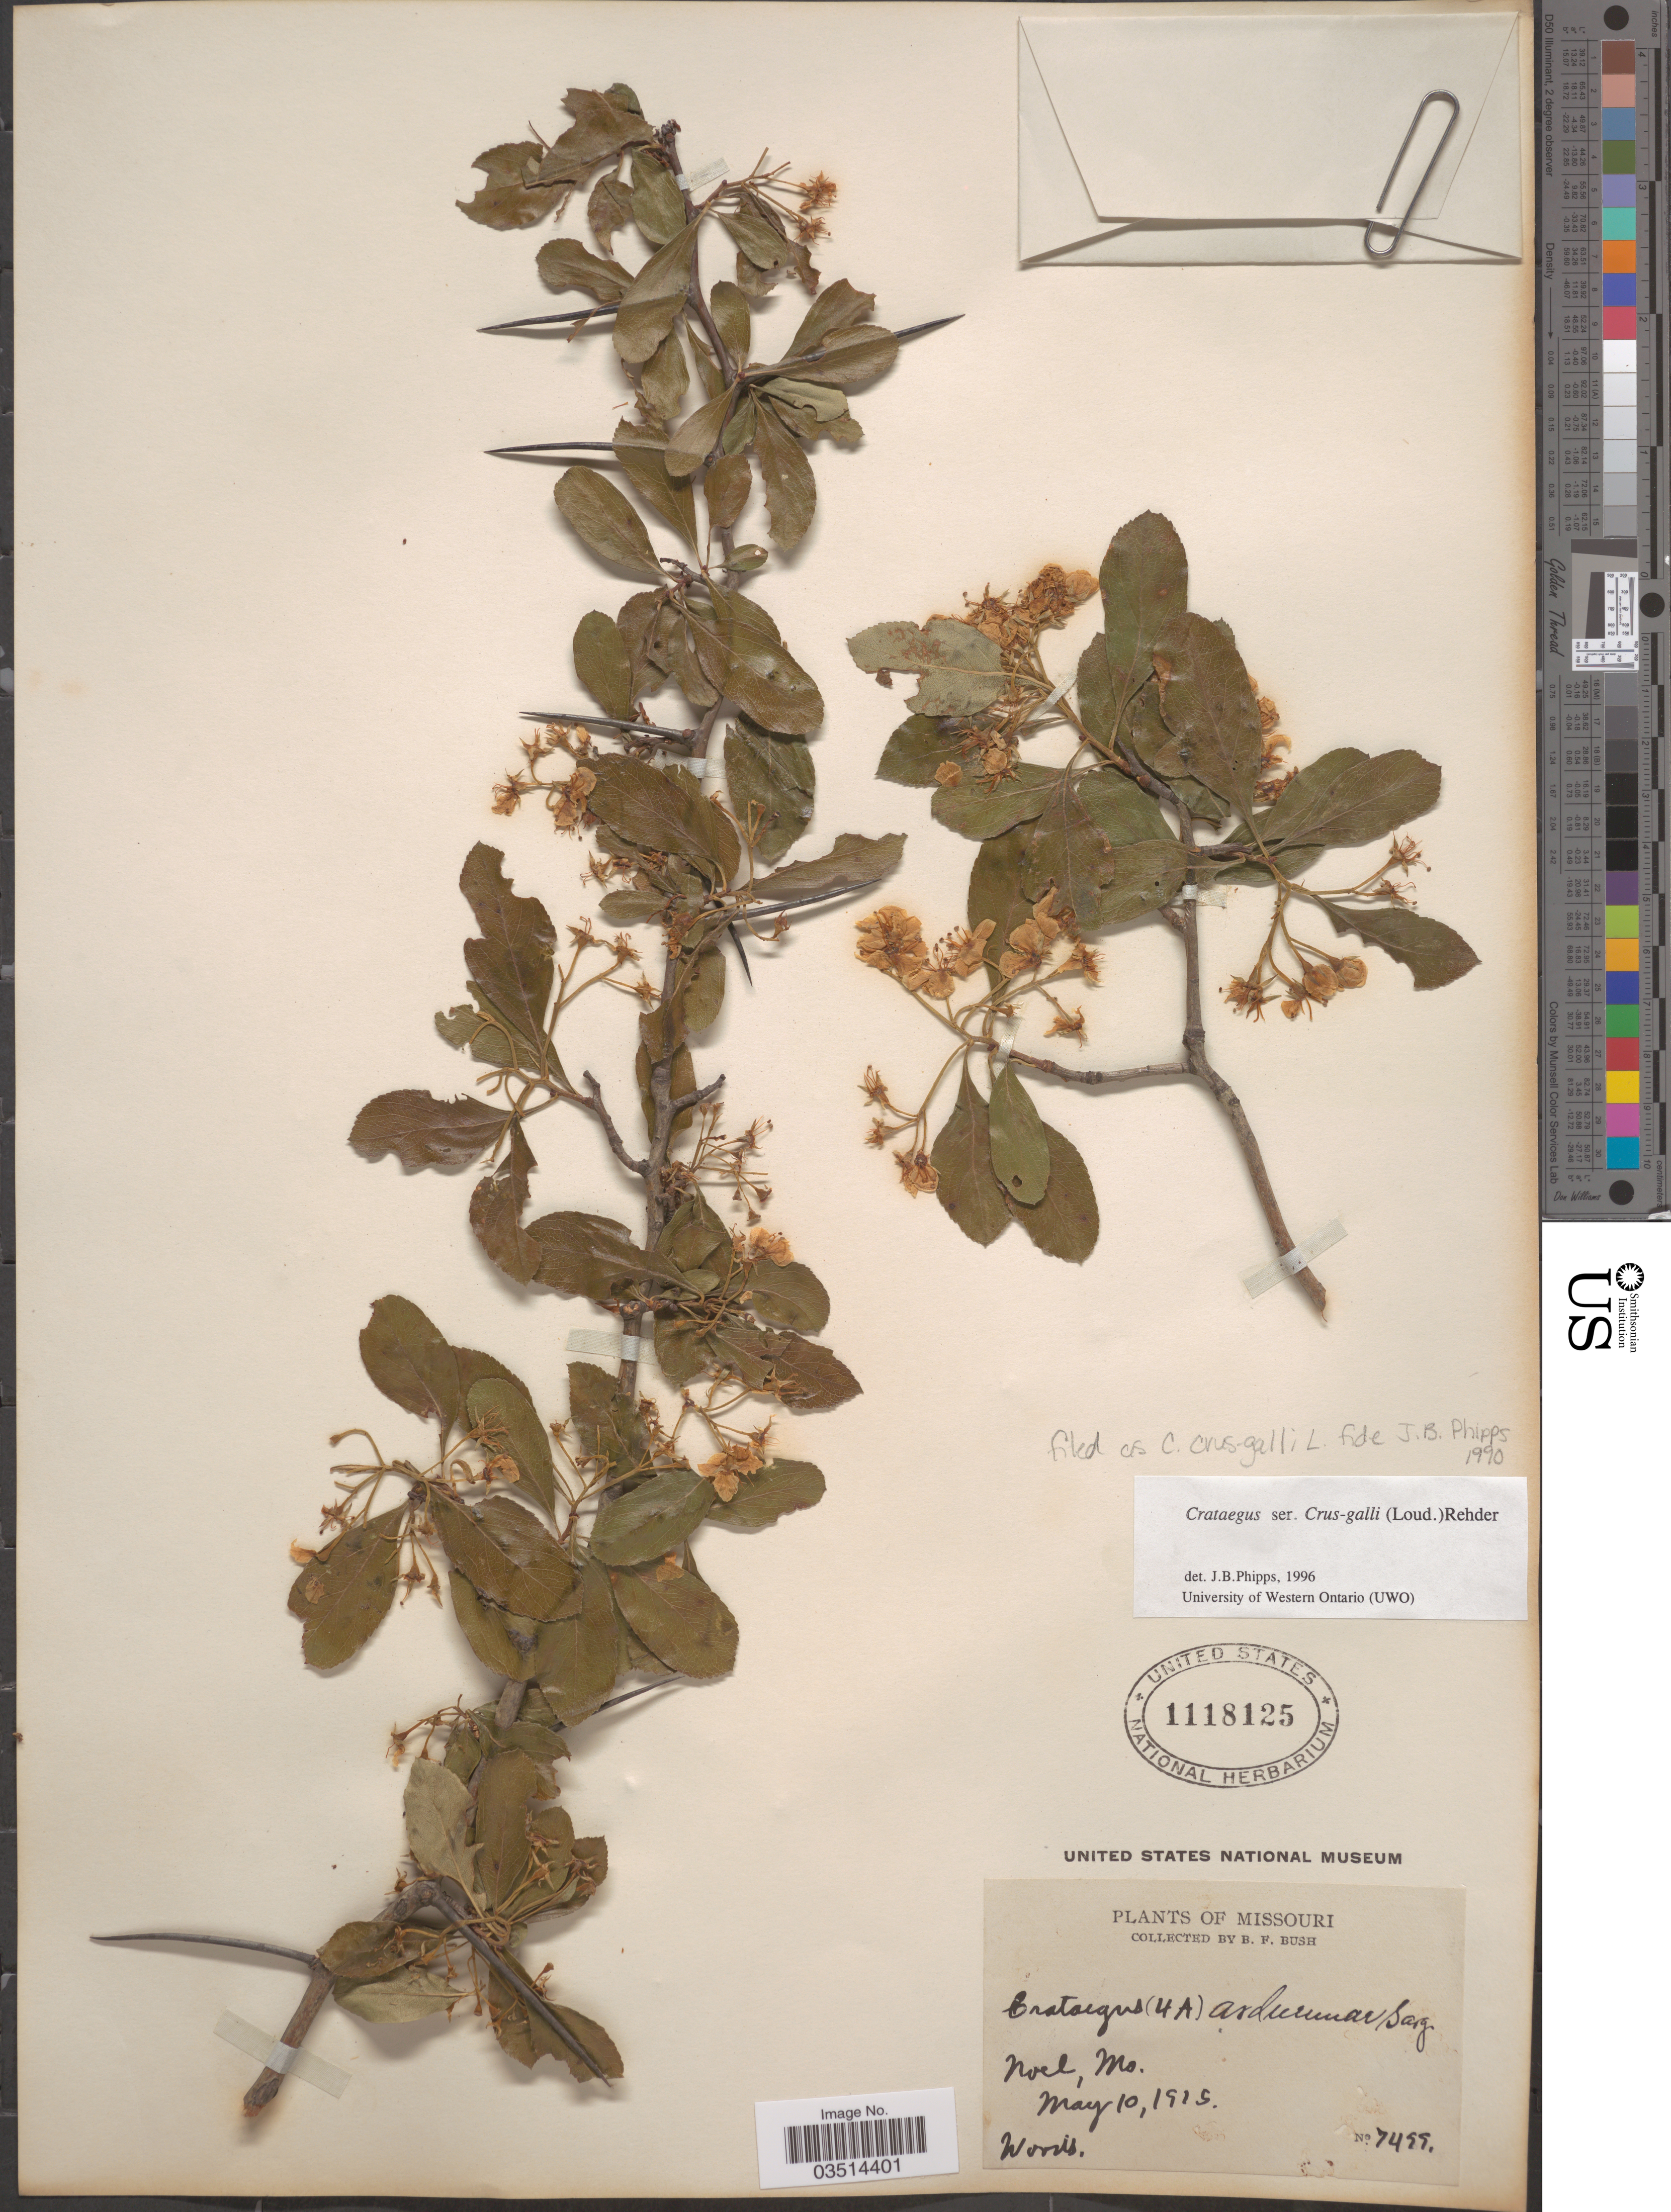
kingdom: Plantae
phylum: Tracheophyta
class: Magnoliopsida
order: Rosales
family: Rosaceae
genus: Crataegus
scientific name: Crataegus crus-galli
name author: L.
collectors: B. F. Bush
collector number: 7499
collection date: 1915-05-10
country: United States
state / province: Missouri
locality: Noel.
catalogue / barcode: US 1118125